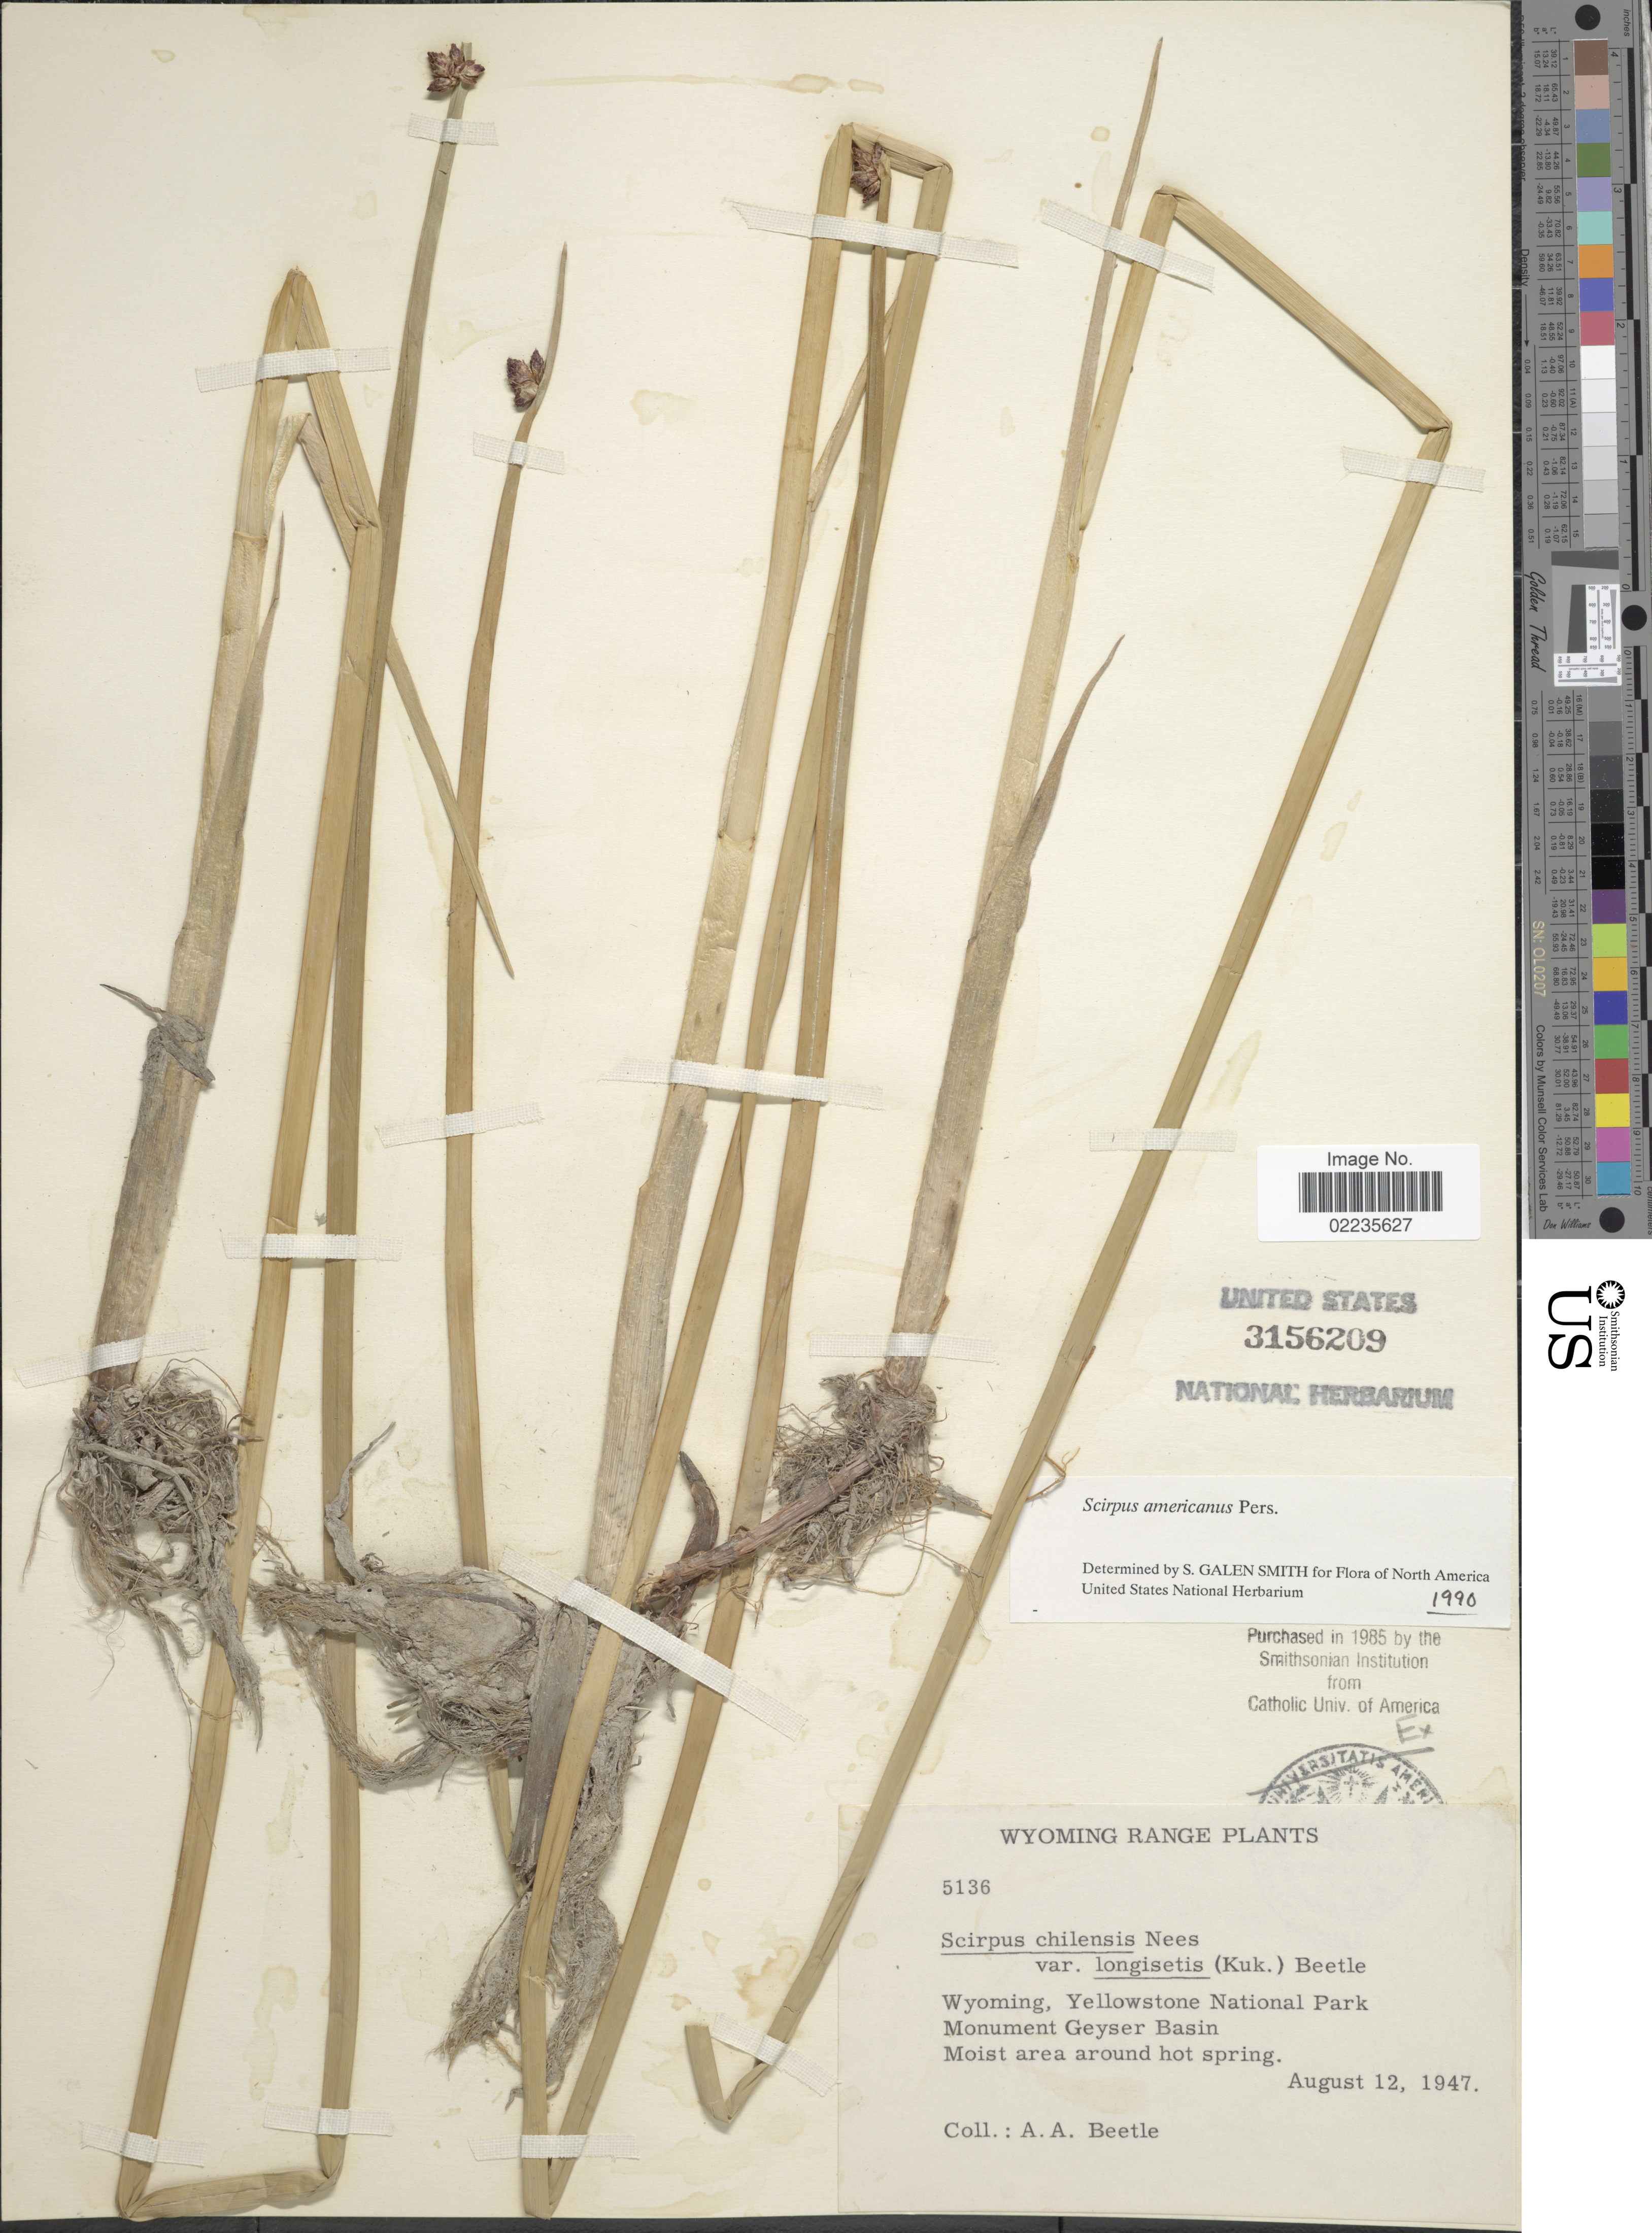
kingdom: Plantae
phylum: Tracheophyta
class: Liliopsida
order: Poales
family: Cyperaceae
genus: Schoenoplectus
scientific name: Schoenoplectus americanus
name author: (Pers.) Volkart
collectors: A. A. Beetle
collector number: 5136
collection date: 1947-08-12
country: United States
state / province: Wyoming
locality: Wyoming Range, Yellowstone National Park, Monument Geyser Basin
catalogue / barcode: US 3156209